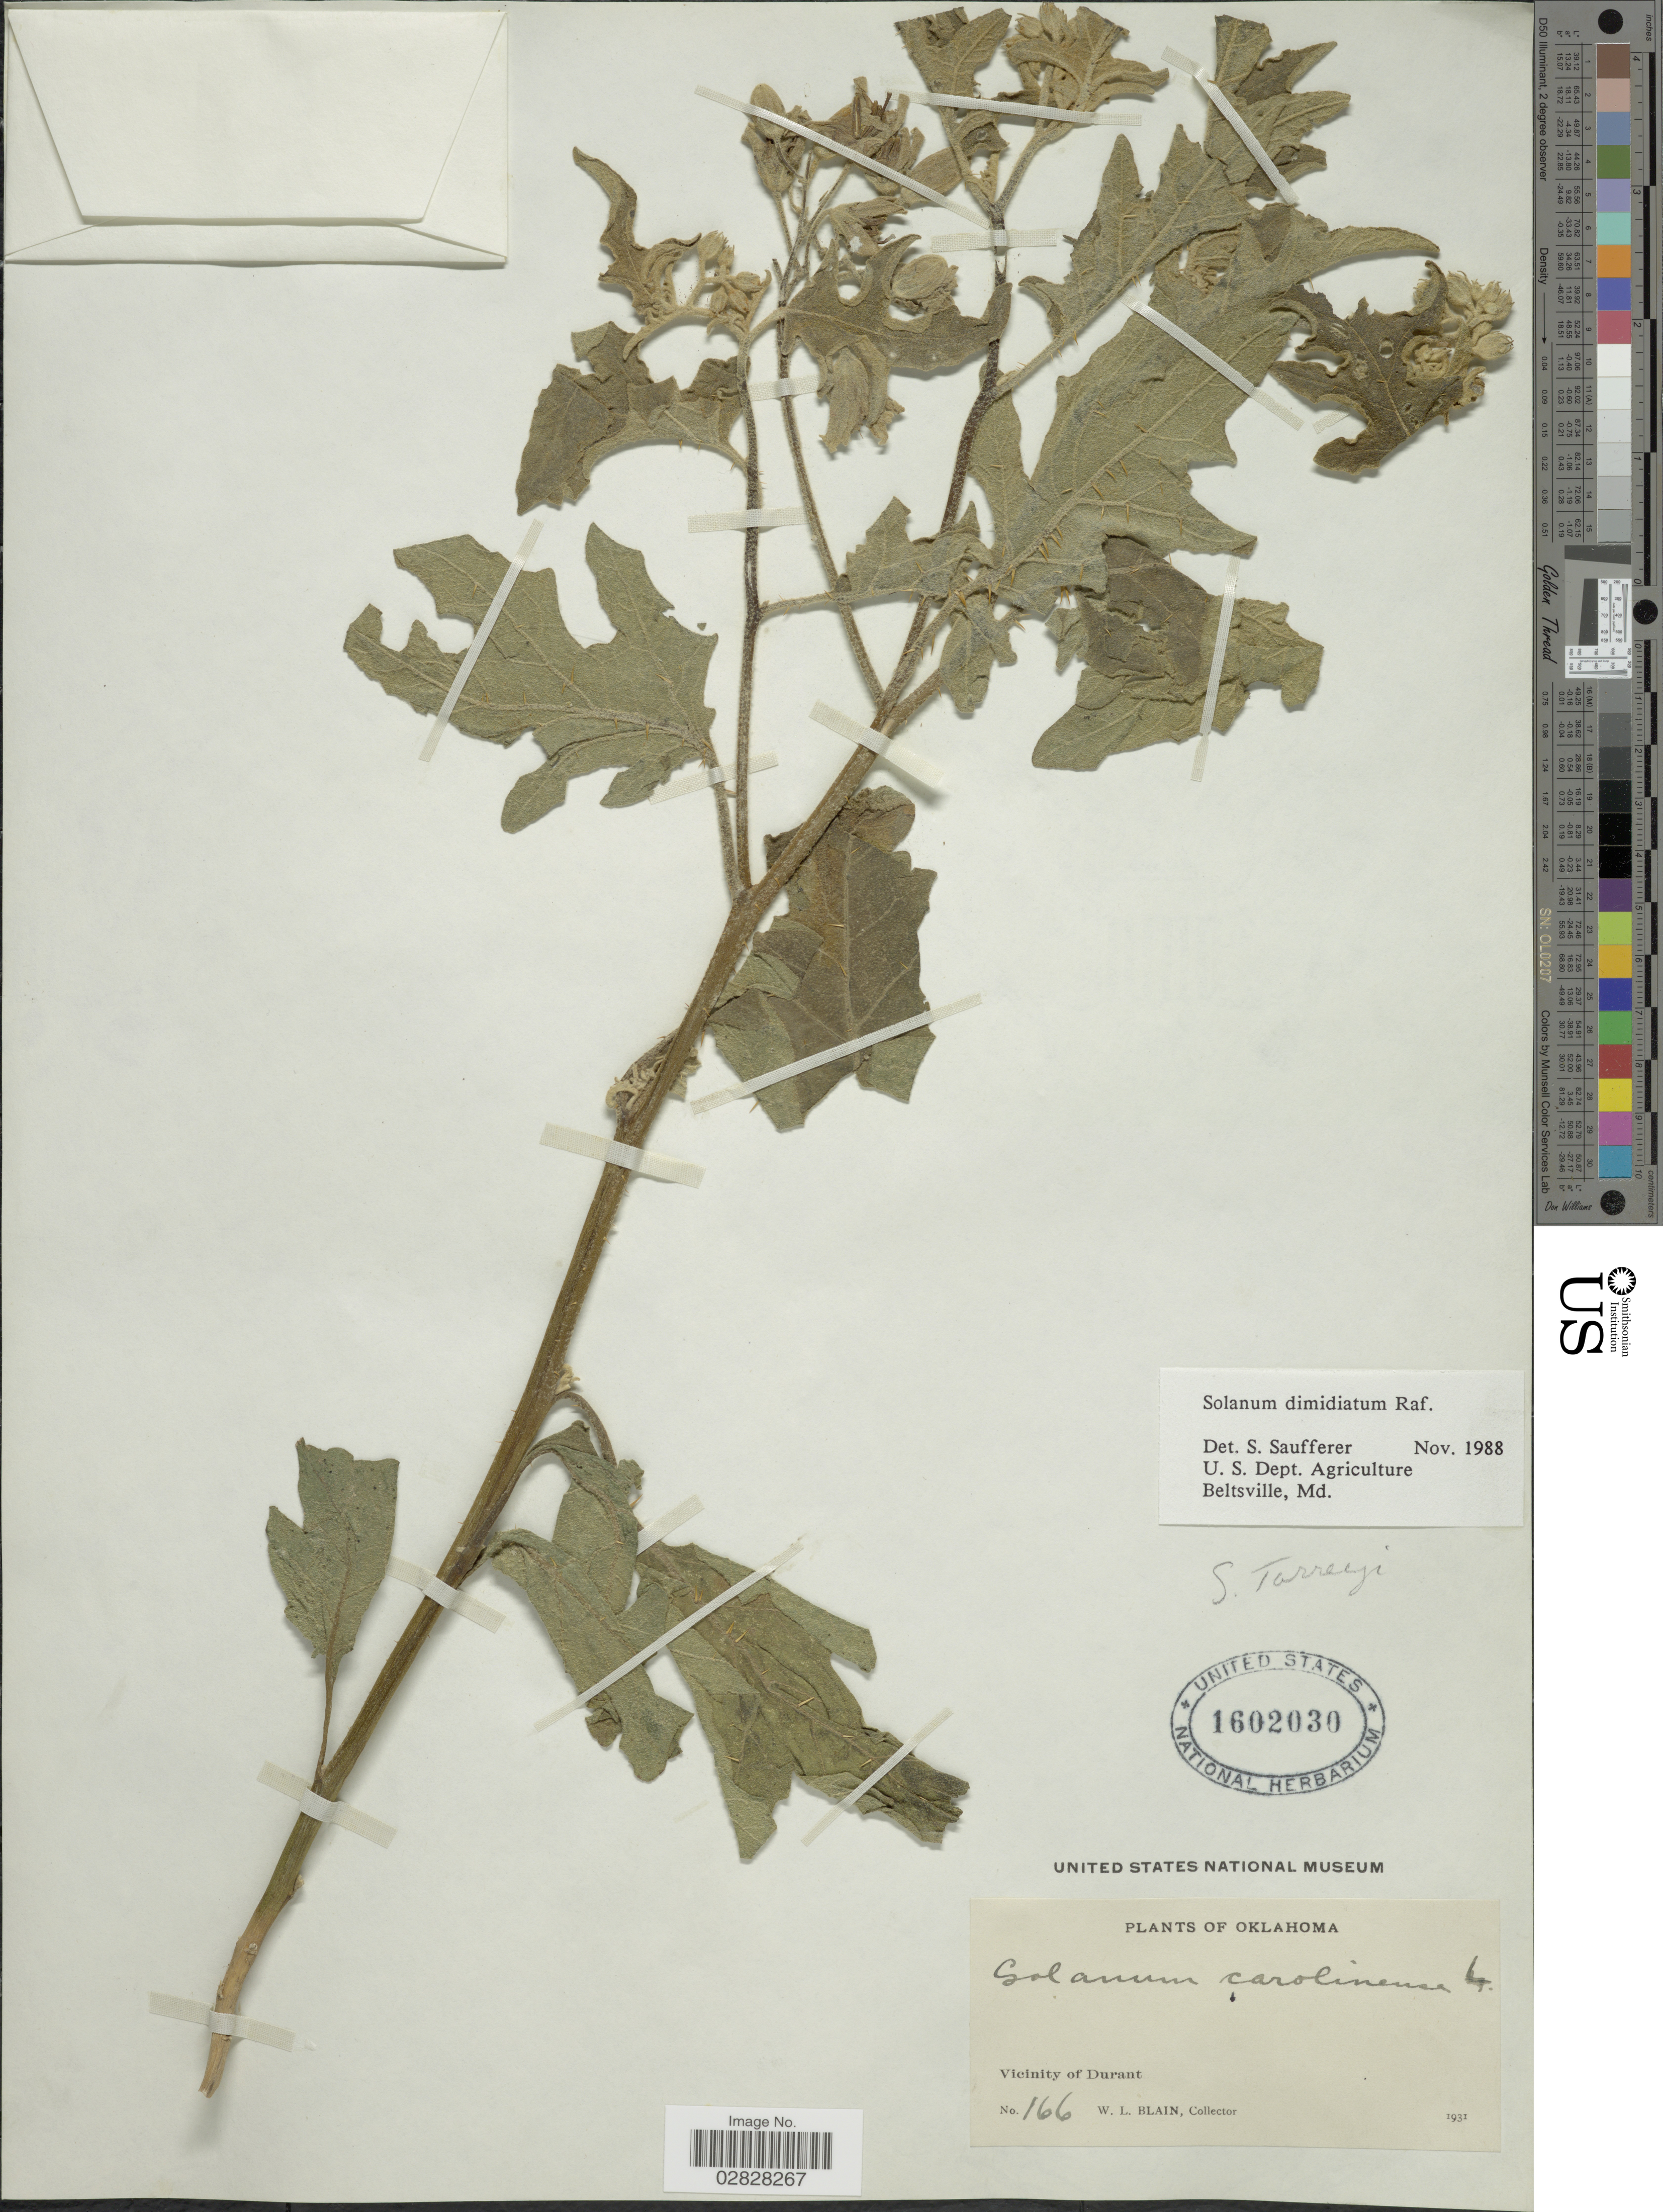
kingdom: Plantae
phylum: Tracheophyta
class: Magnoliopsida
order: Solanales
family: Solanaceae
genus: Solanum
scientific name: Solanum dimidiatum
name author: Raf.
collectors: W. Blain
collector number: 166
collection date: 1931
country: United States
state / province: Oklahoma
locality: Vicinity of Durant.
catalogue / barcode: US 1602030